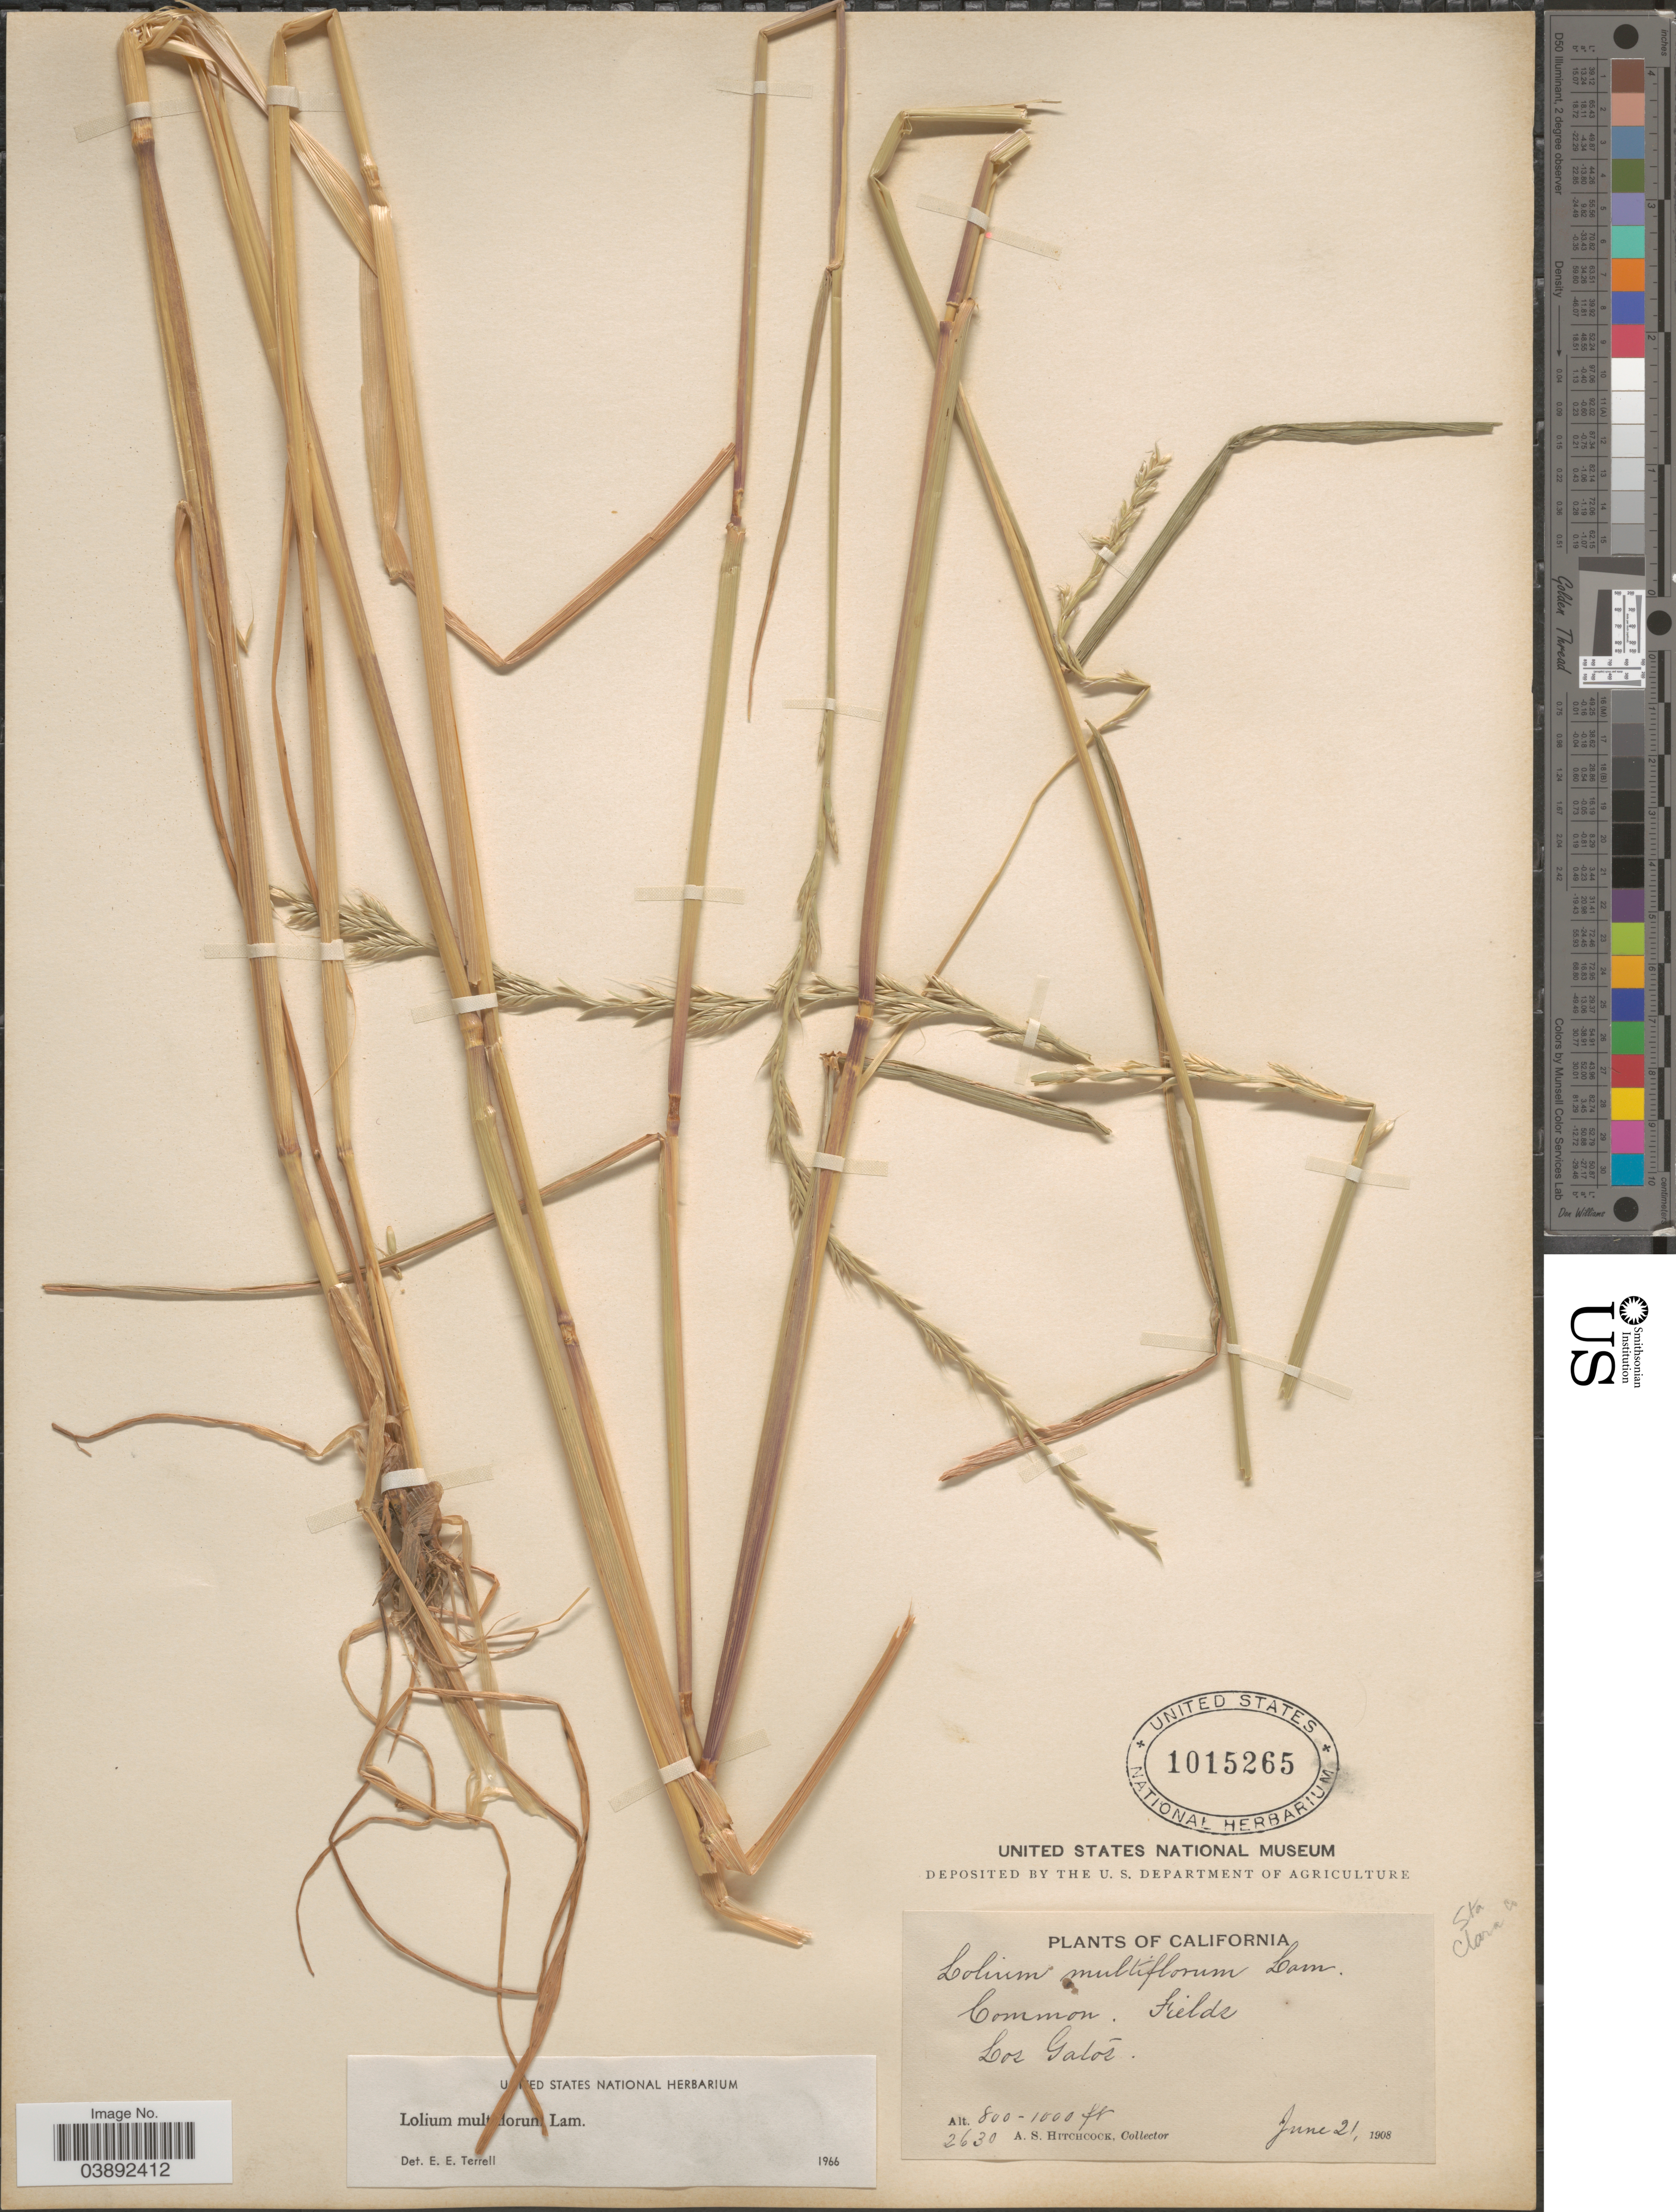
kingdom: Plantae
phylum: Tracheophyta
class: Liliopsida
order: Poales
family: Poaceae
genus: Lolium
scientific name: Lolium multiflorum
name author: Lam.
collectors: A. S. Hitchcock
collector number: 2630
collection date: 1908-06-21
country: United States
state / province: California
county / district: Santa Clara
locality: Los Gatos. Sta Clara Co.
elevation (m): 244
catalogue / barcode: US 1015265